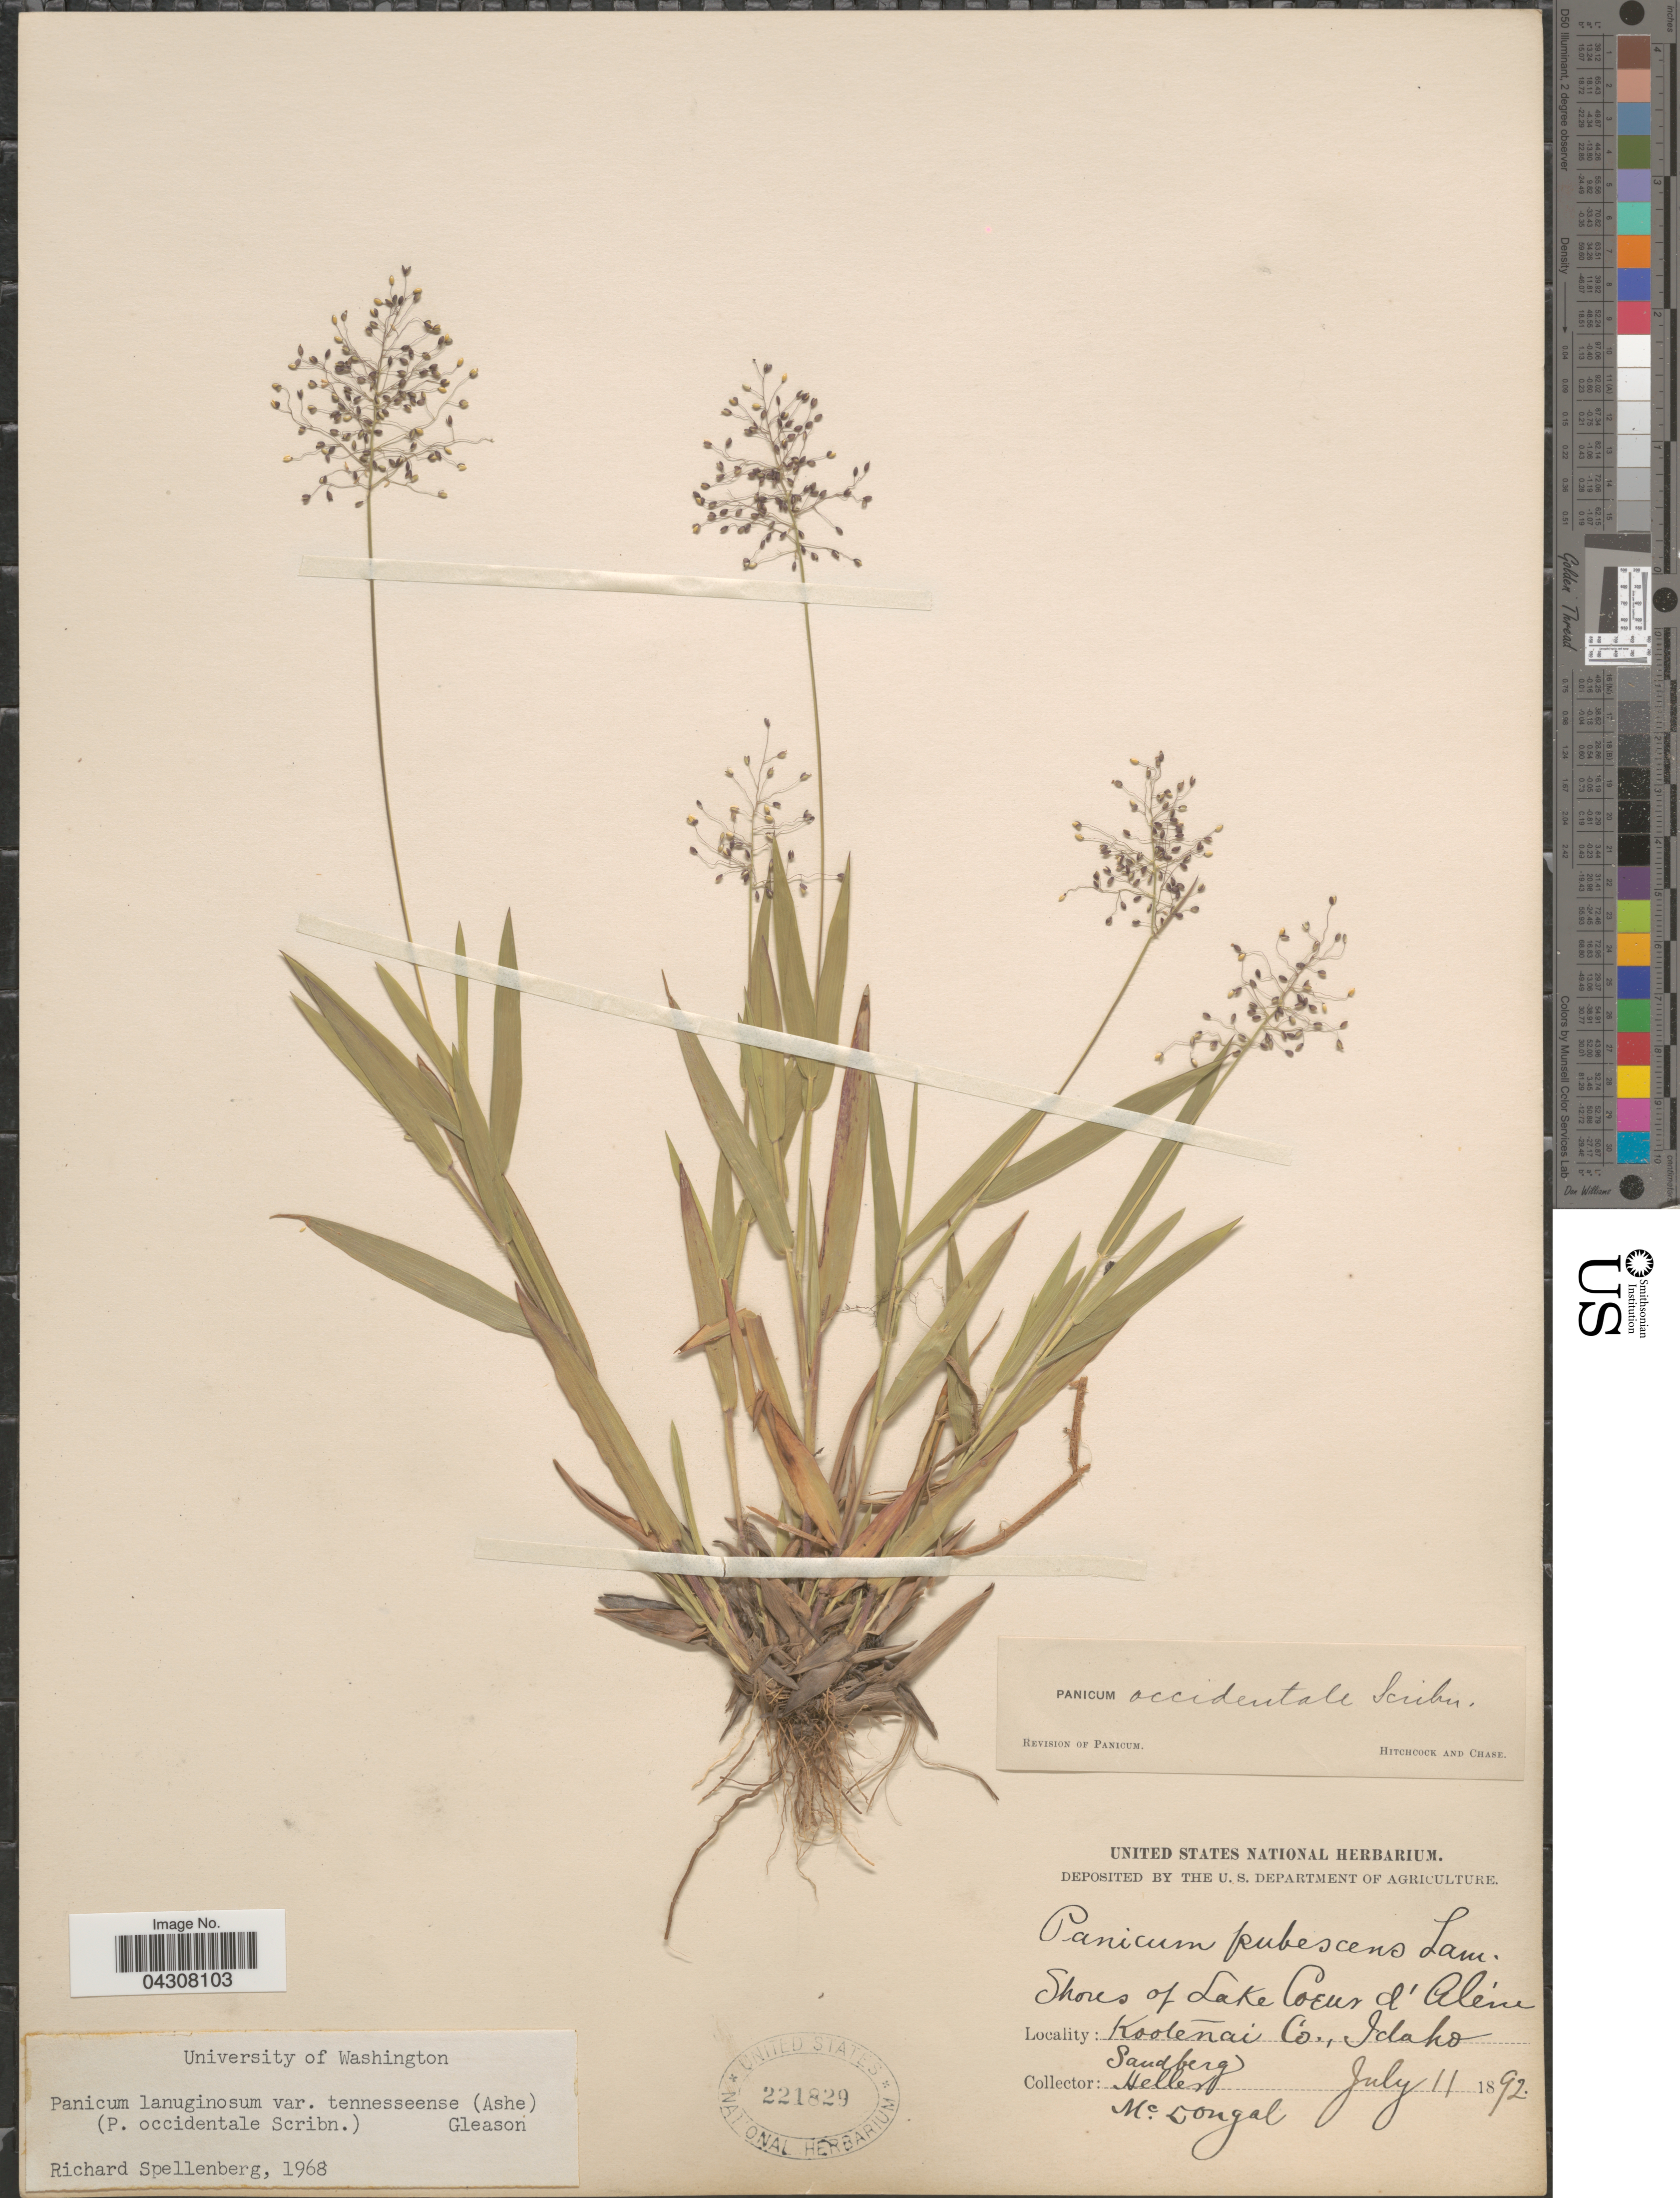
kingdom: Plantae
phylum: Tracheophyta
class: Liliopsida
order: Poales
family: Poaceae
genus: Dichanthelium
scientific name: Dichanthelium acuminatum var. acuminatum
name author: (Sw.) Gould & C.A. Clark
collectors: Sandberg, -- Heller & McDougal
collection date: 1892-07-11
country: United States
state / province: Idaho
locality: Shores of Lake Coeur d'Aléne. Kootenai Co.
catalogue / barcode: US 221829